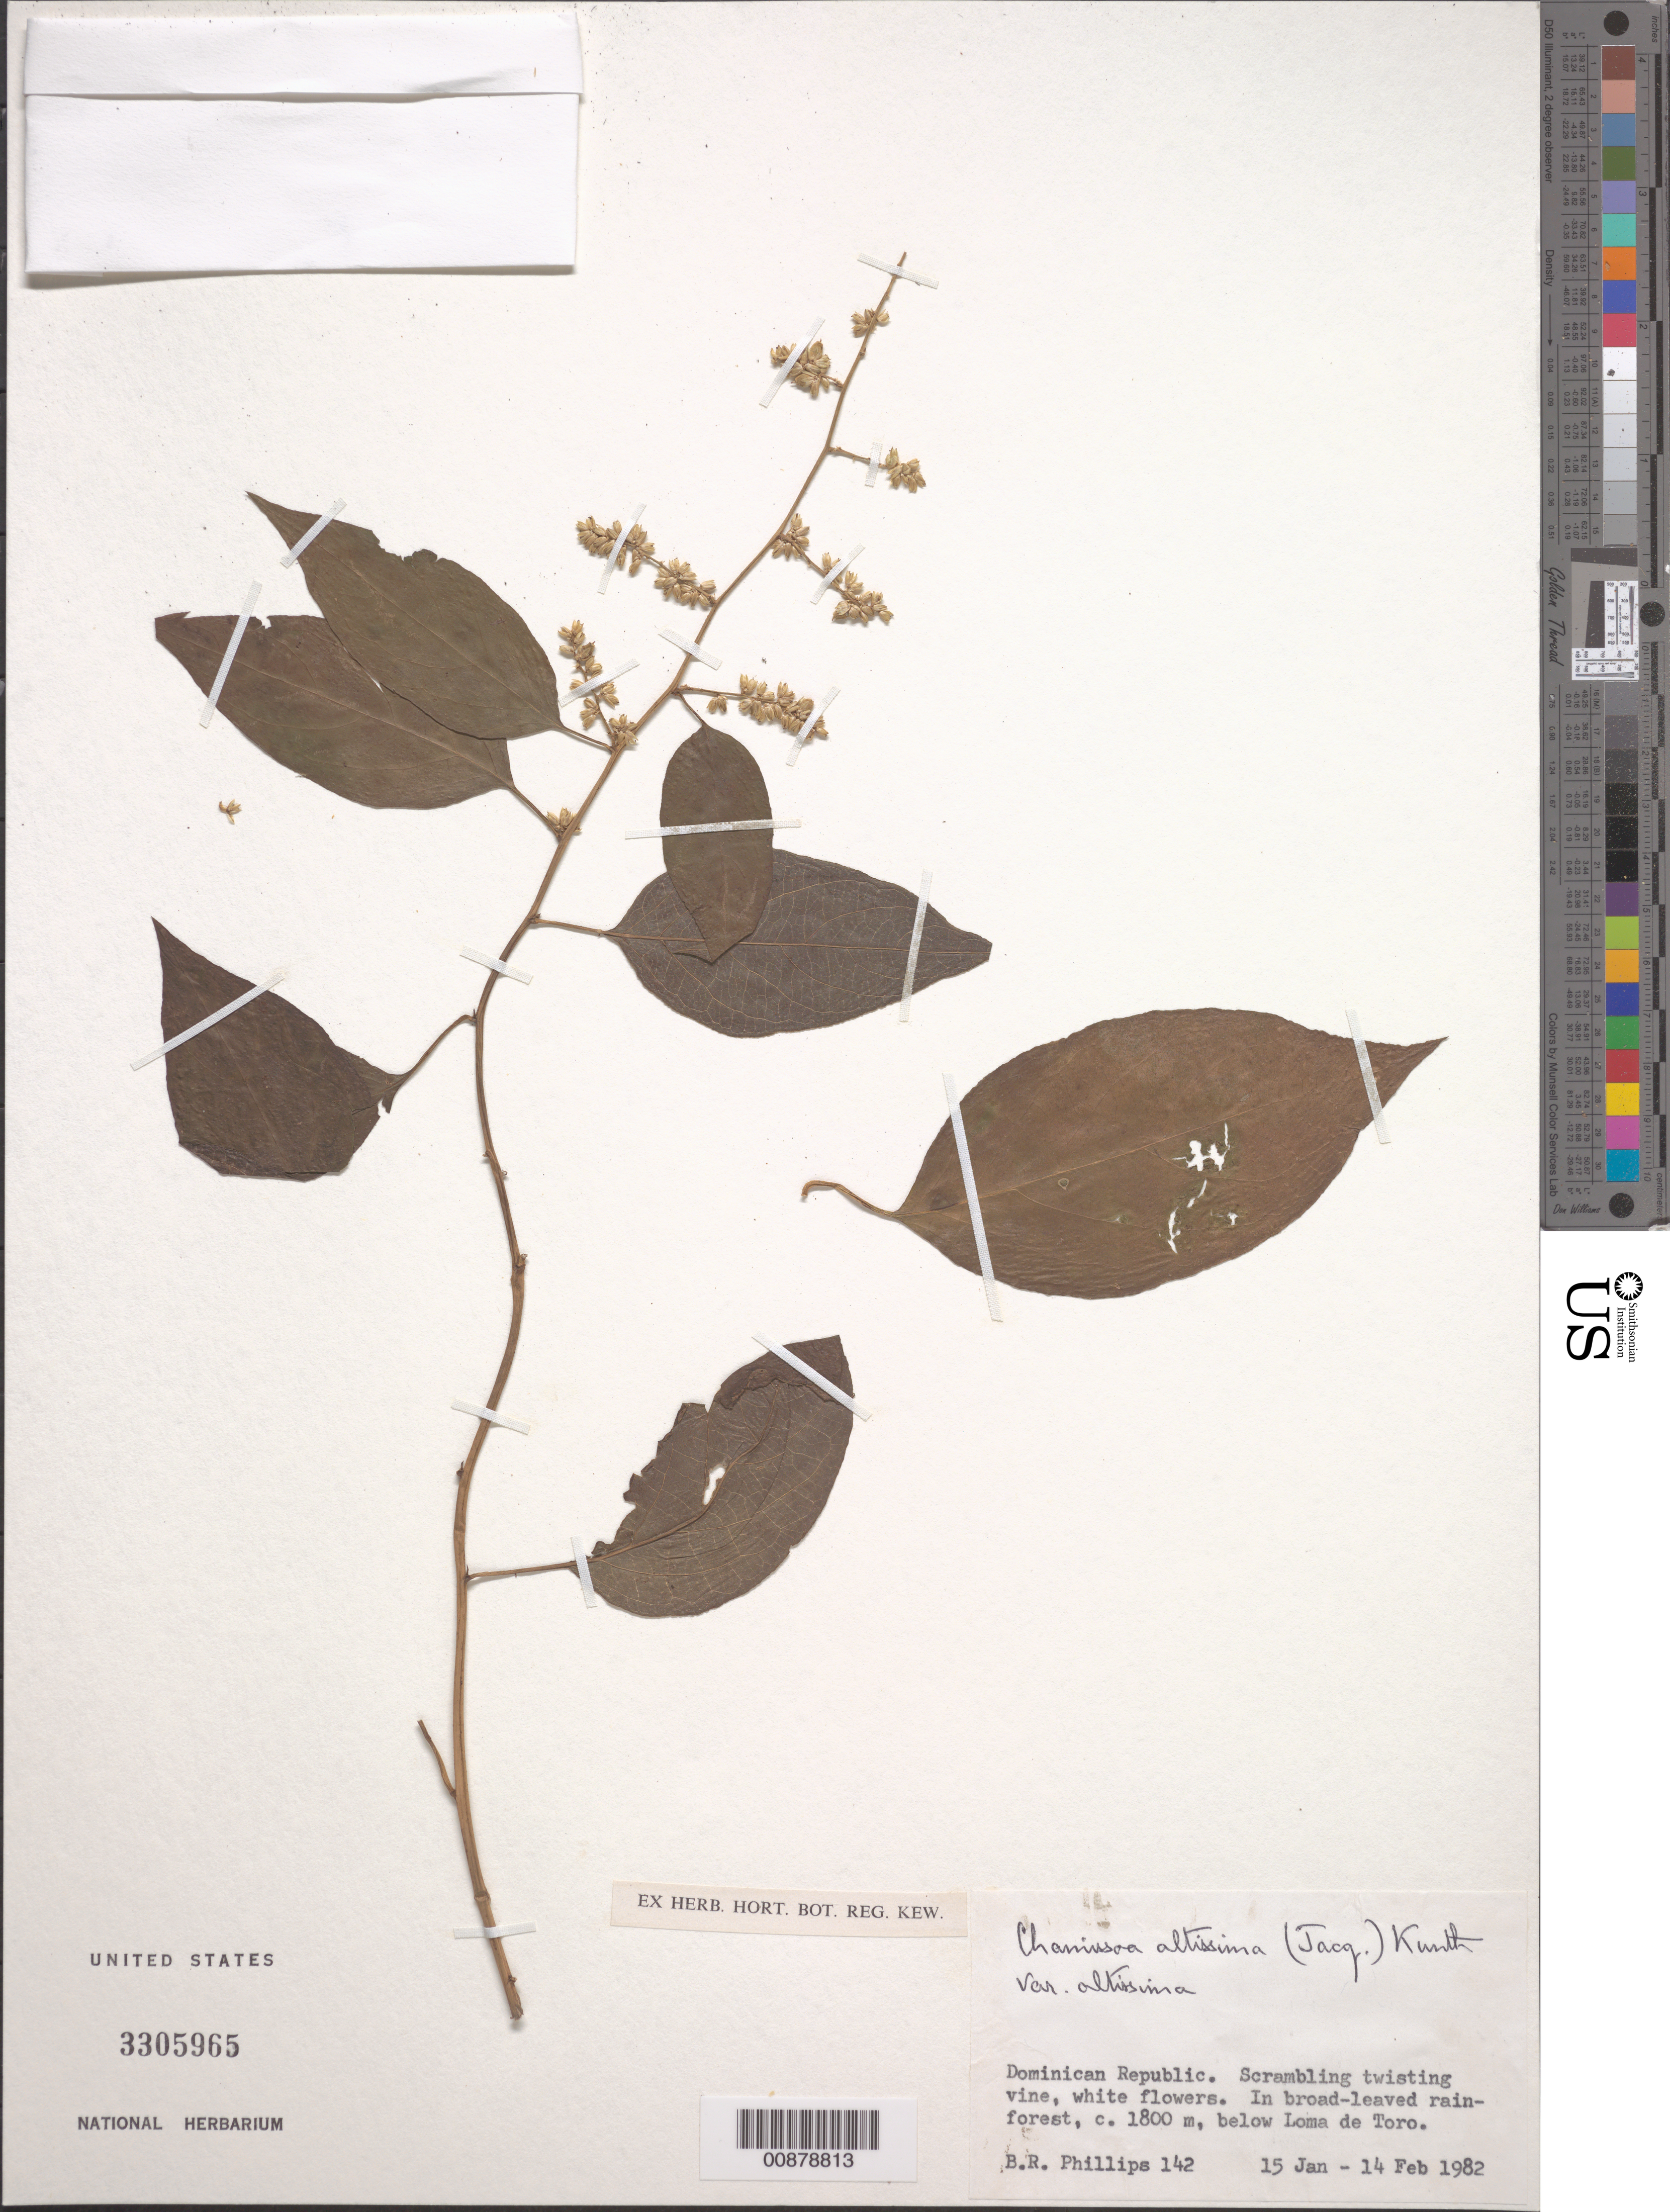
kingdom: Plantae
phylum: Tracheophyta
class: Magnoliopsida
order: Caryophyllales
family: Amaranthaceae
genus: Chamissoa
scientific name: Chamissoa altissima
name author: (Jacq.) Kunth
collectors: B. Phillips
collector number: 142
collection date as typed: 15 Jan 1982 to 14 Feb 1982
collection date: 1982-01-15/1982-02-14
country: Dominican Republic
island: Hispaniola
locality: Below Loma de Toro.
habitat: In broad-leaved rain forest.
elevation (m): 1800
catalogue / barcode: US 3305965